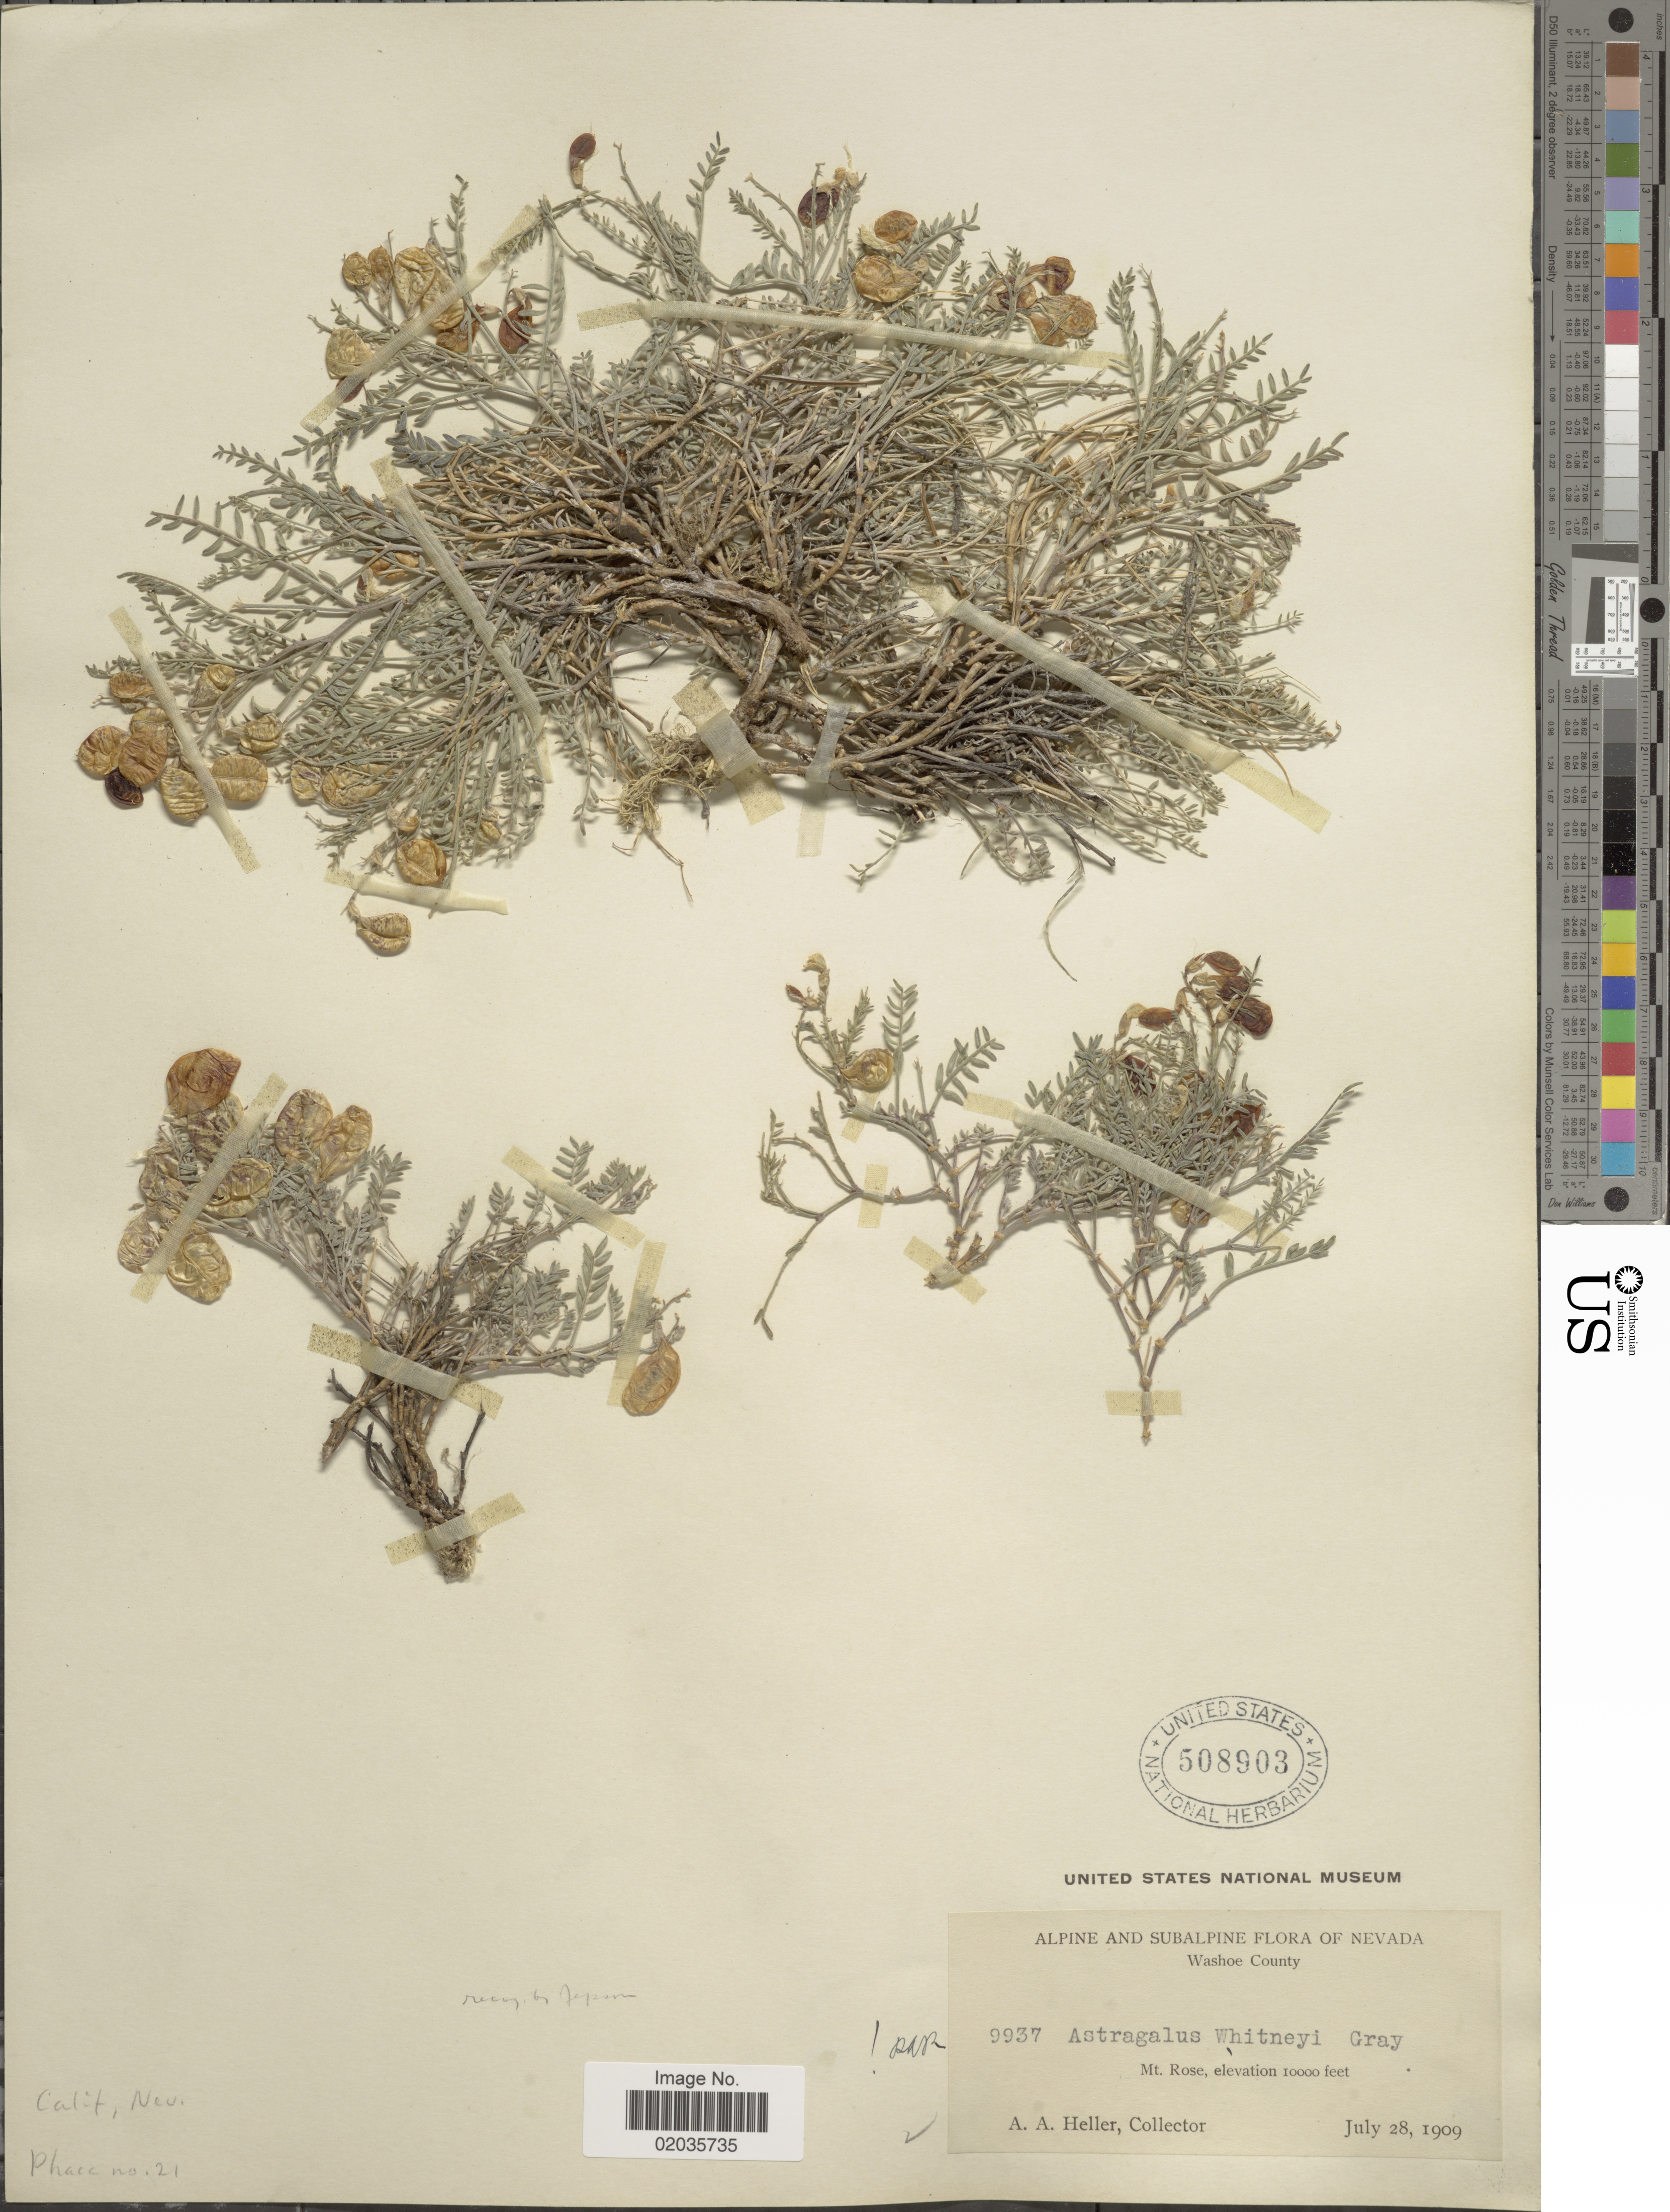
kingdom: Plantae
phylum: Tracheophyta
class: Magnoliopsida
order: Fabales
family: Fabaceae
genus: Astragalus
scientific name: Astragalus whitneyi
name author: A. Gray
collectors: A. A. Heller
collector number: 9937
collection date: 1909-07-28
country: United States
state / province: Nevada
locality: Alpine and Subalpin, Washoe County, Mt. Rose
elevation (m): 3048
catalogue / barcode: US 508903